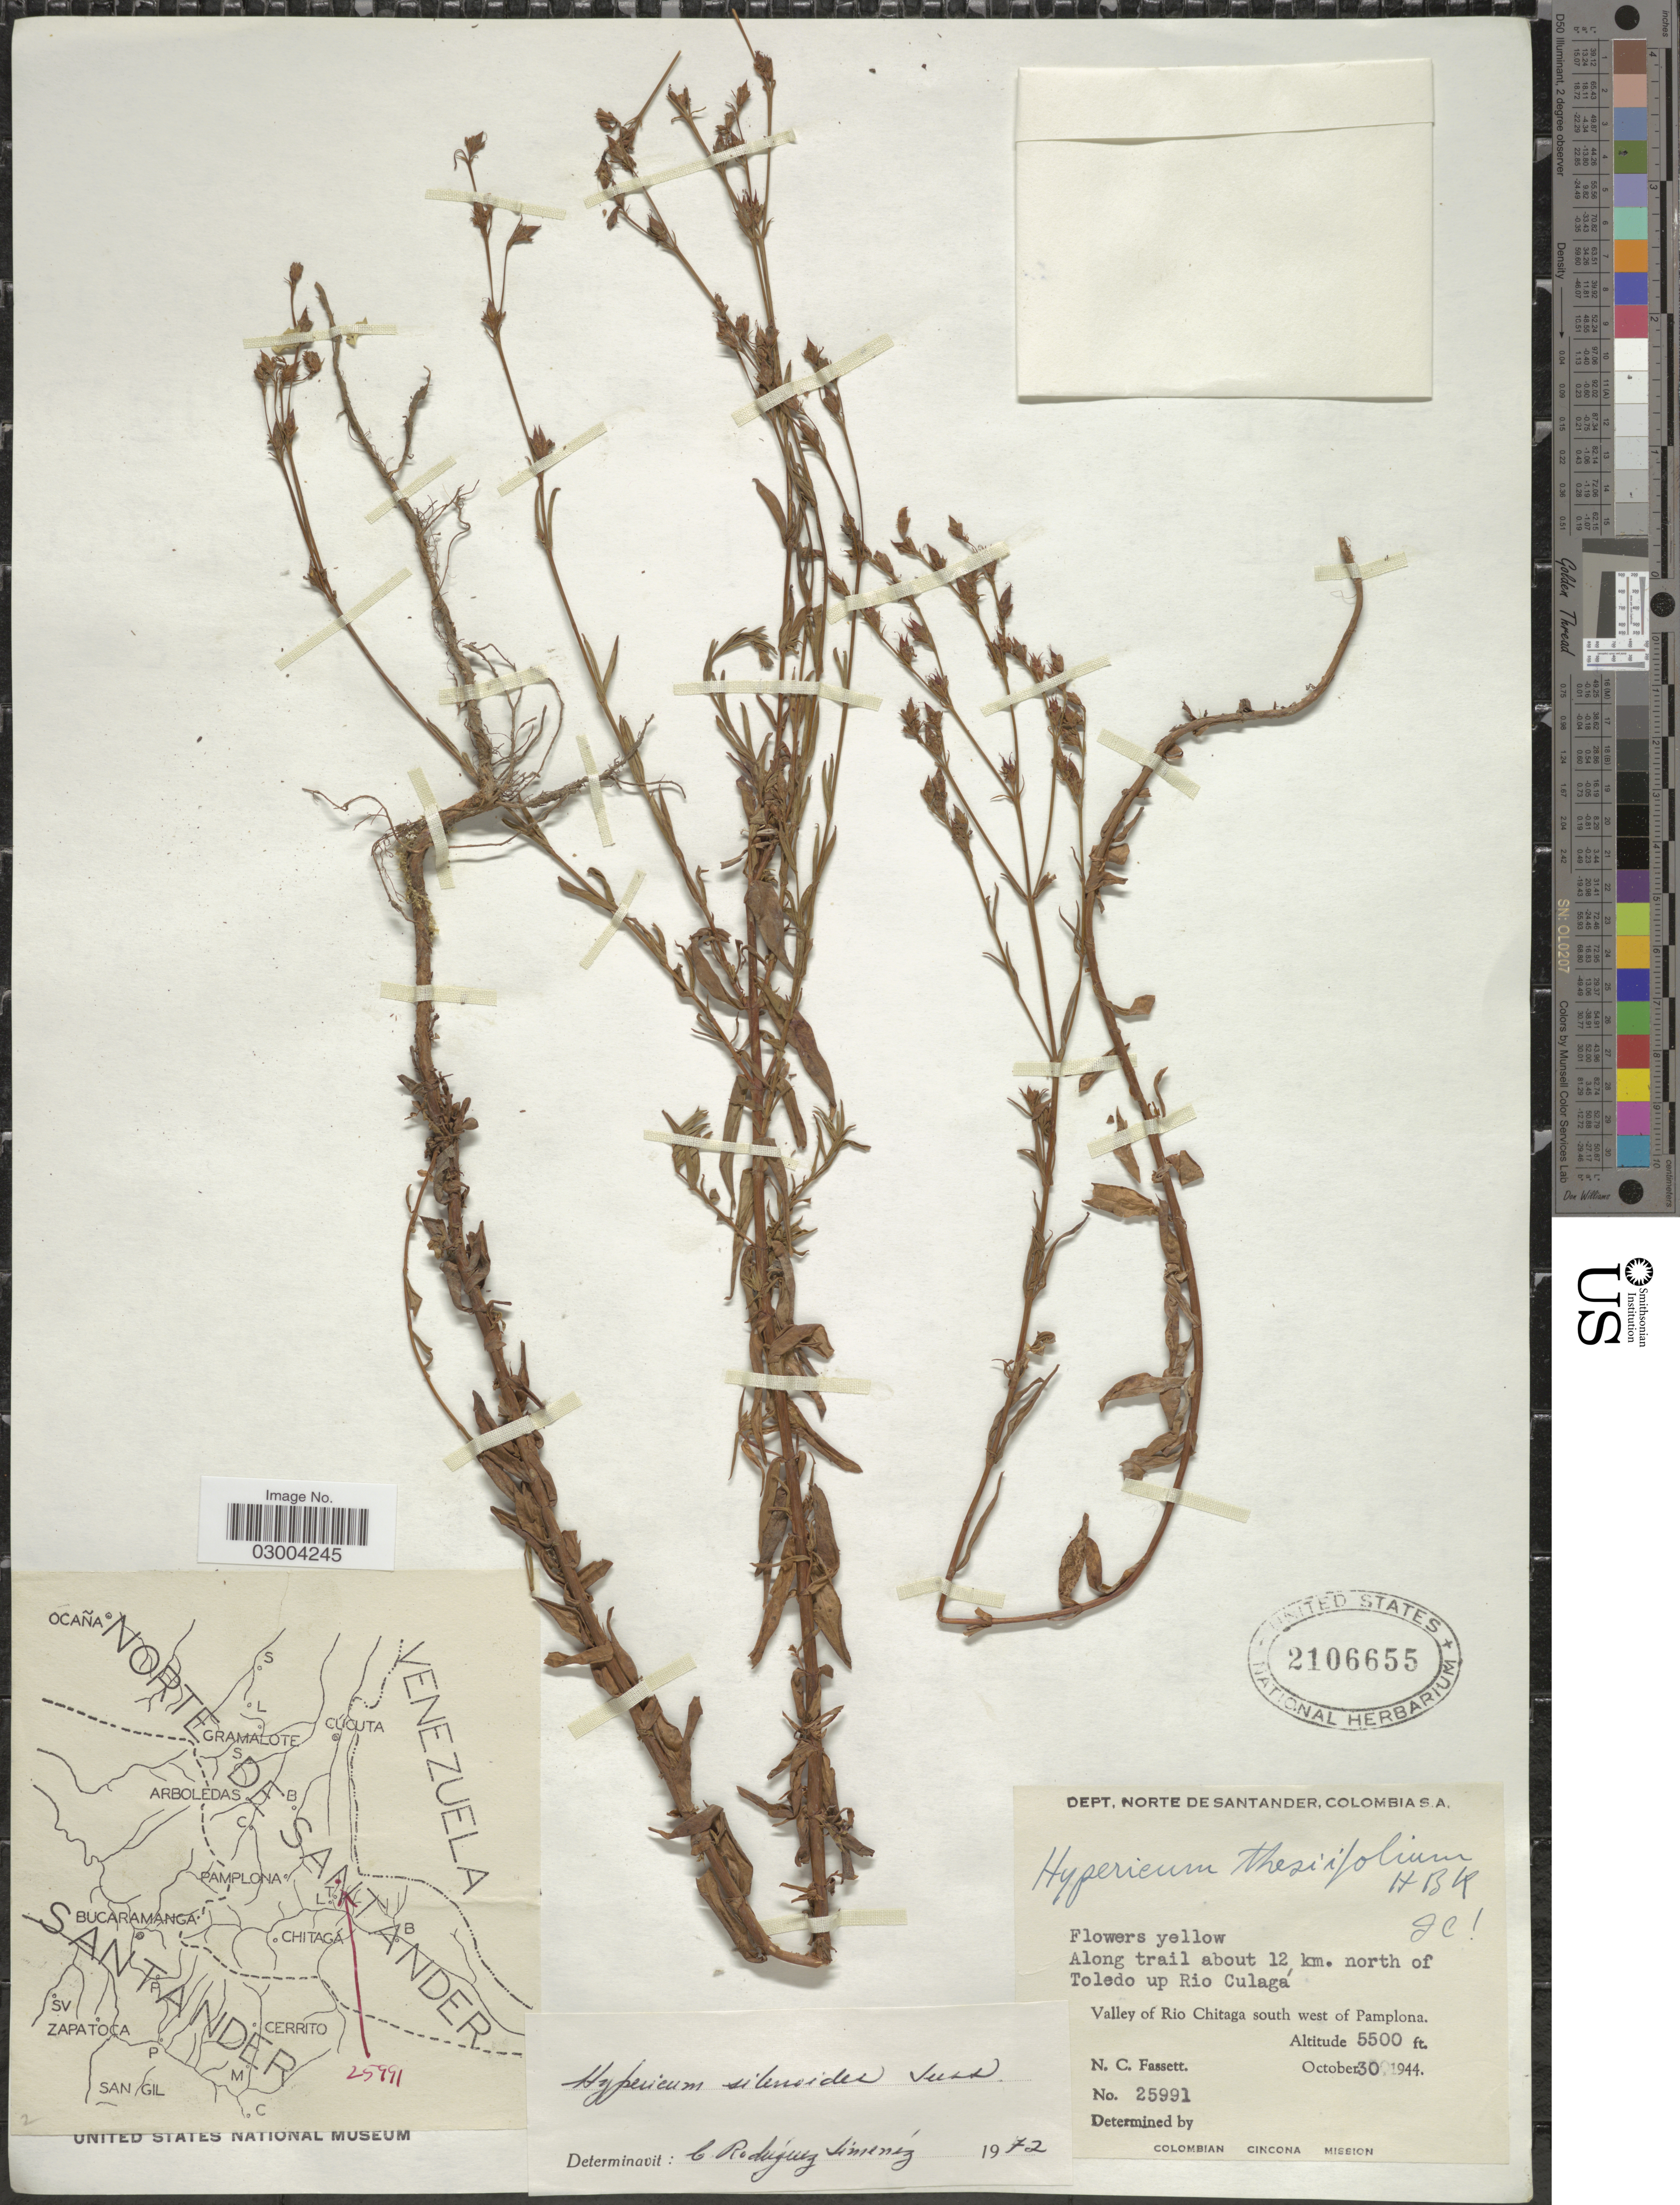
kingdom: Plantae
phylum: Tracheophyta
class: Magnoliopsida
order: Malpighiales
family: Hypericaceae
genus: Hypericum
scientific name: Hypericum silenoides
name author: Juss.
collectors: N. C. Fassett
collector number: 25991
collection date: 1944-10-30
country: Colombia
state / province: Norte de Santander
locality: Dept. Norte de Santander. Along trail about 12 km. north of Toledo up Rio Culagá. Valley of Rio Chitaga south west of Pamplona.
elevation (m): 1676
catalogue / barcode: US 2106655